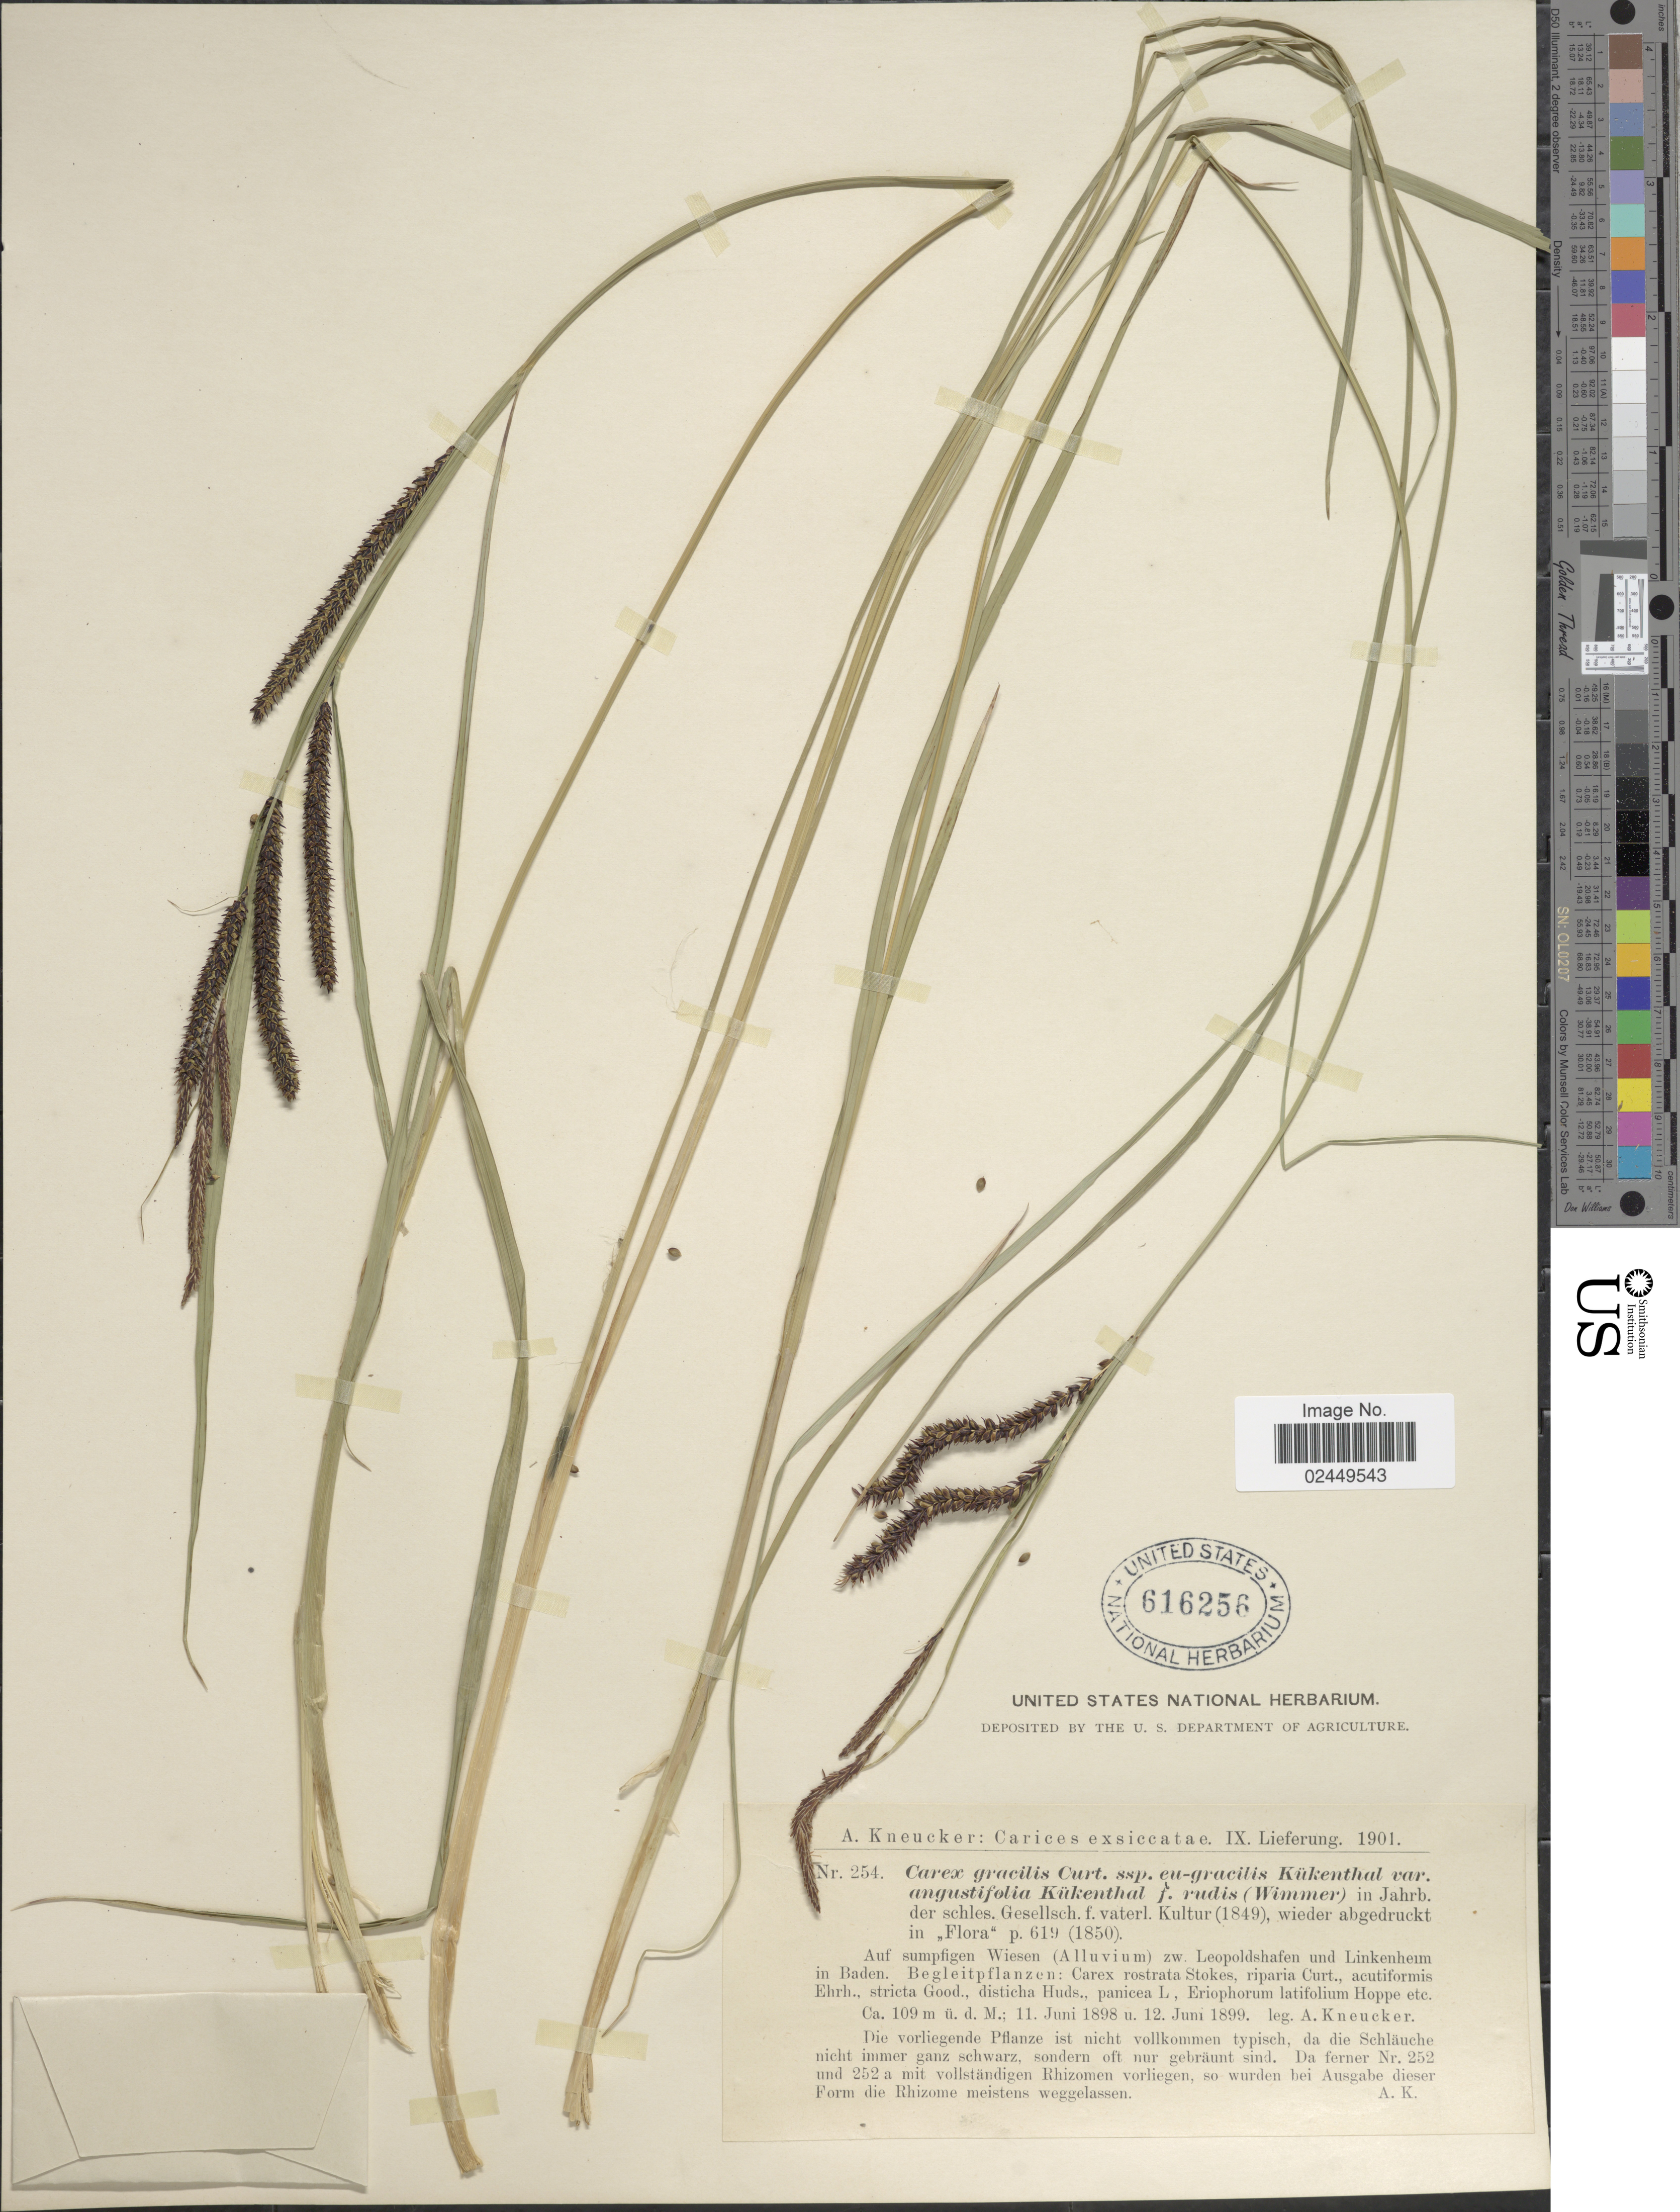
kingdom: Plantae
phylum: Tracheophyta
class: Liliopsida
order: Poales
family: Cyperaceae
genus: Carex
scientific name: Carex acuta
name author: L.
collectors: A. Kneucker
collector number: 254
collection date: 1898-06-11/1899-06-12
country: Germany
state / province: Baden-Württemberg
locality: Auf sumpfigen Wiesen (Alluvium) zw. Leopoldschafen und Linkenheim in Baden.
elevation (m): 109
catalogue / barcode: US 616256